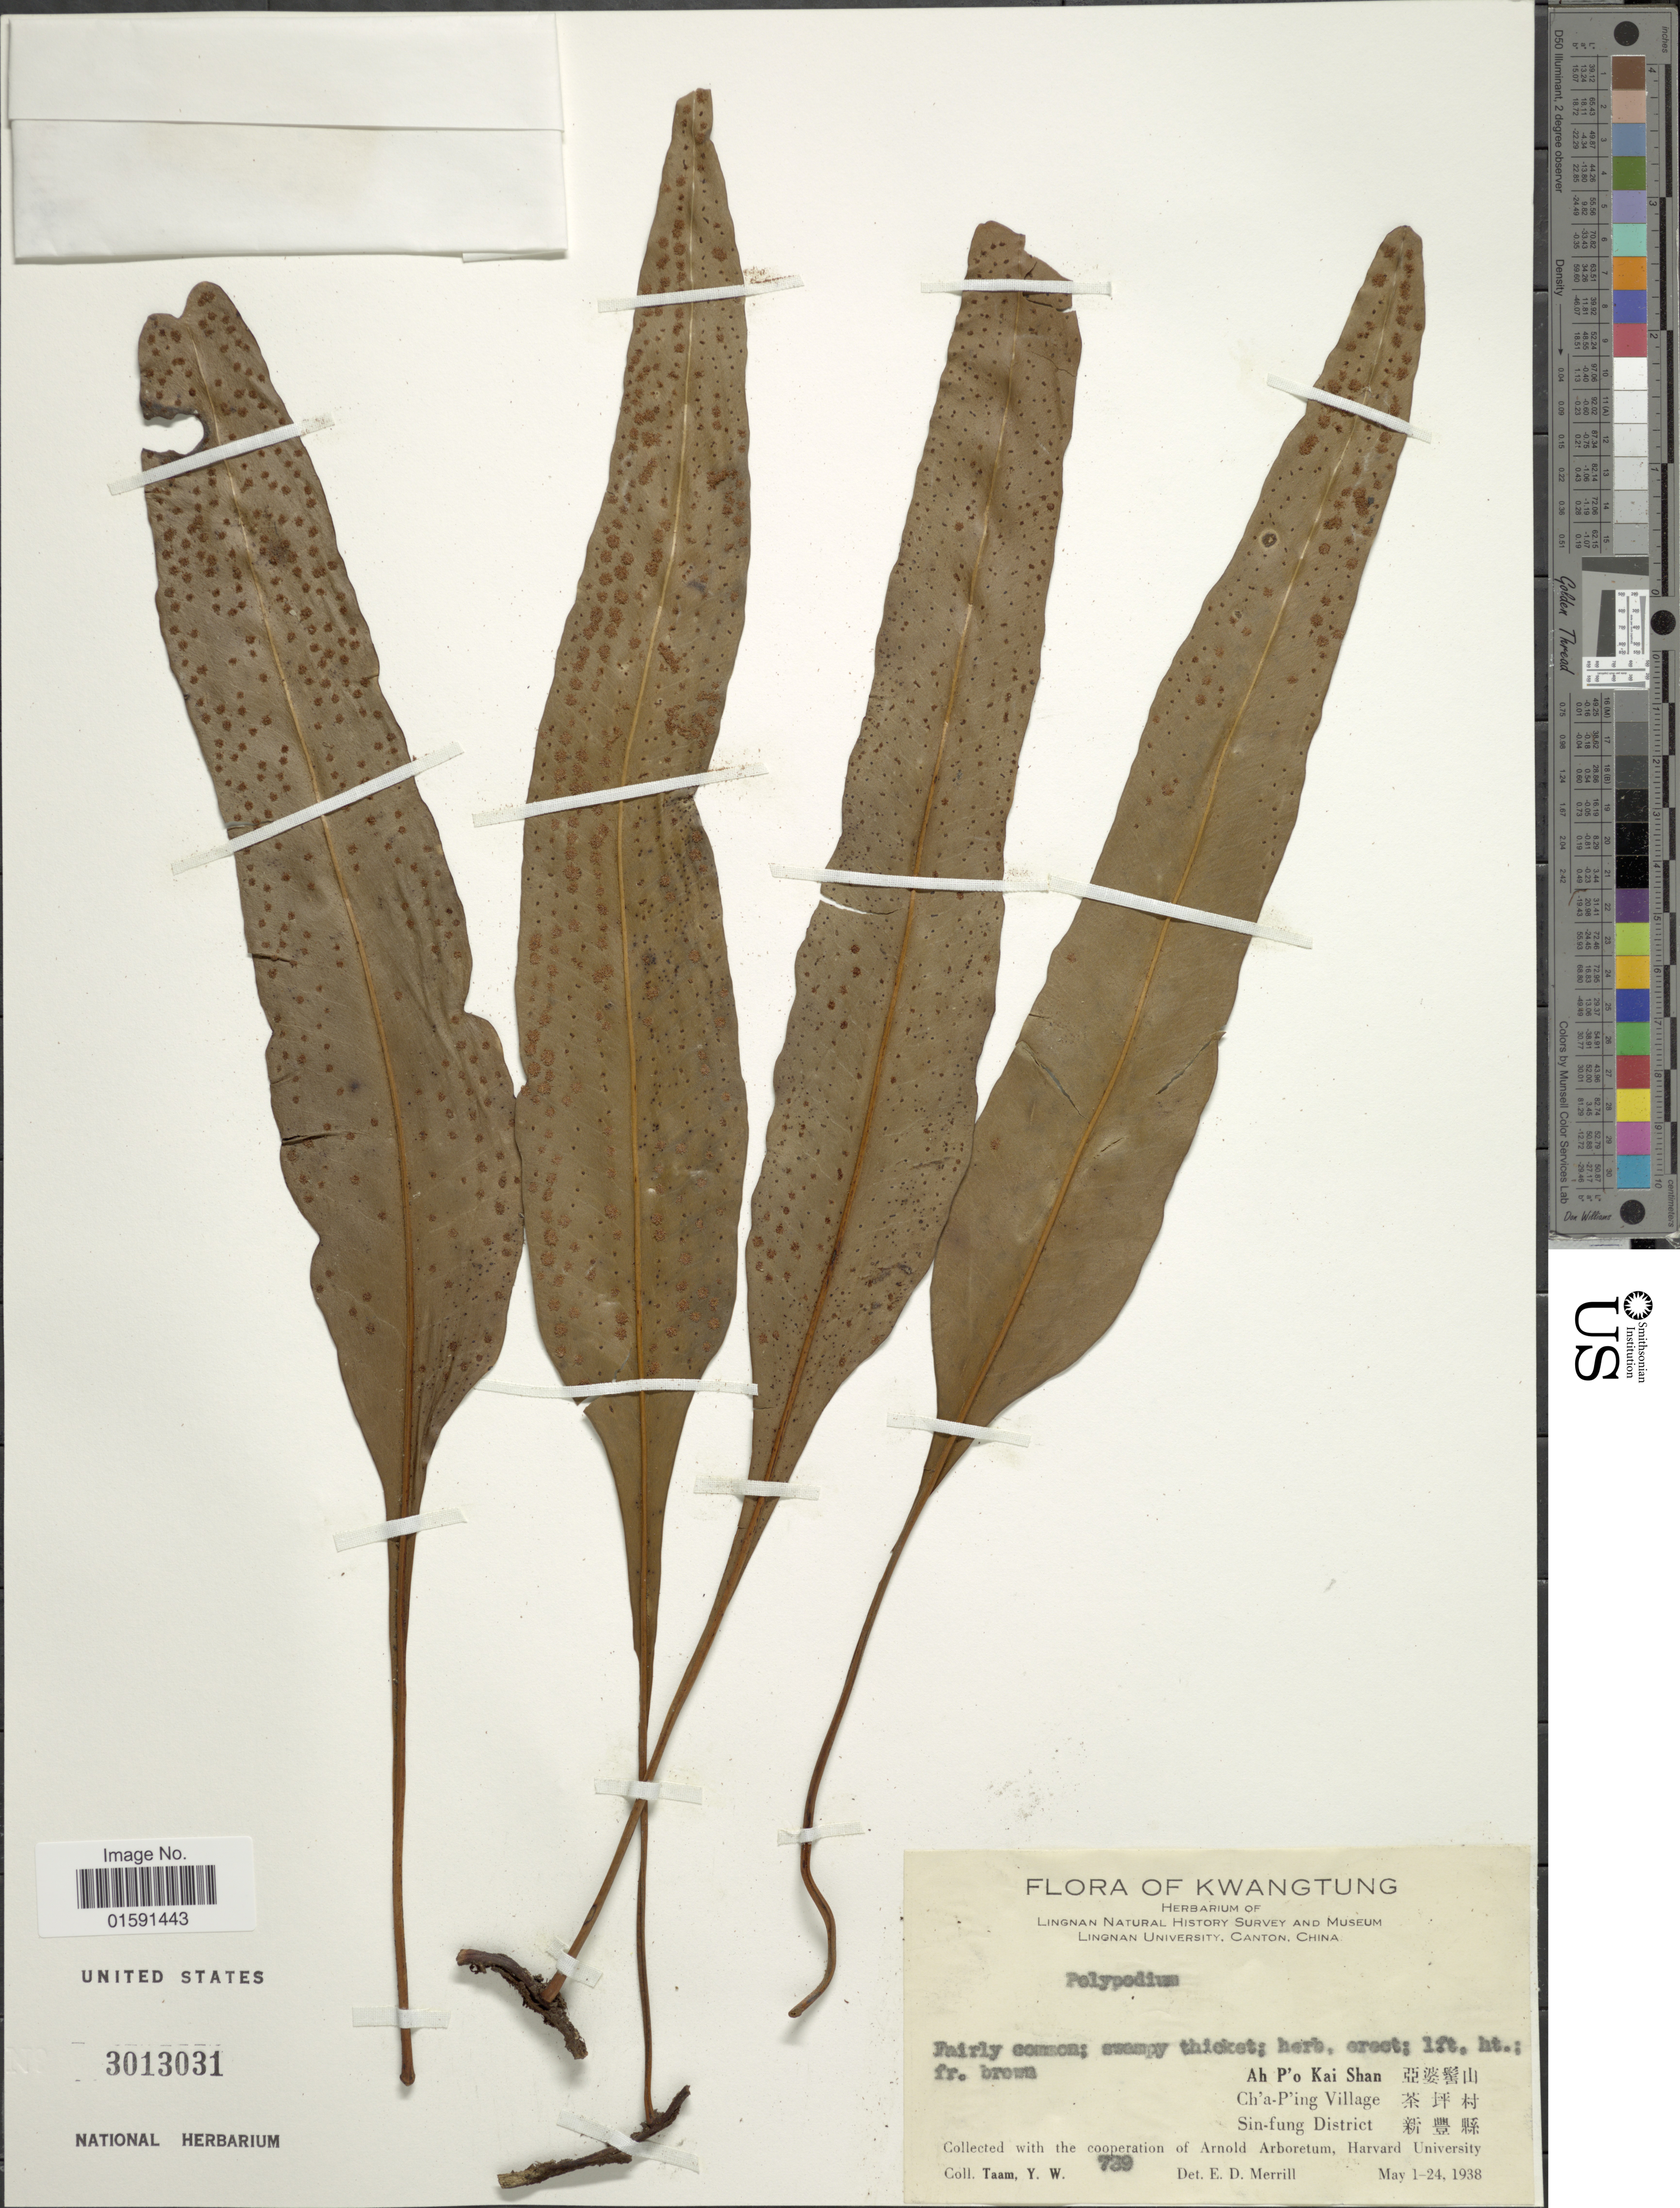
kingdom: Plantae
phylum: Tracheophyta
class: Polypodiopsida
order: Polypodiales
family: Polypodiaceae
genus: Selliguea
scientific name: Selliguea sp.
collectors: Y. W. Taam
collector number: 739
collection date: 1938-05-01/1938-05-24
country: China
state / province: Guangdong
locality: Kwangtung, Ah P'o Kai Shan, Ch'a P' ing Village, Sin-fung District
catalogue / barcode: US 3013031